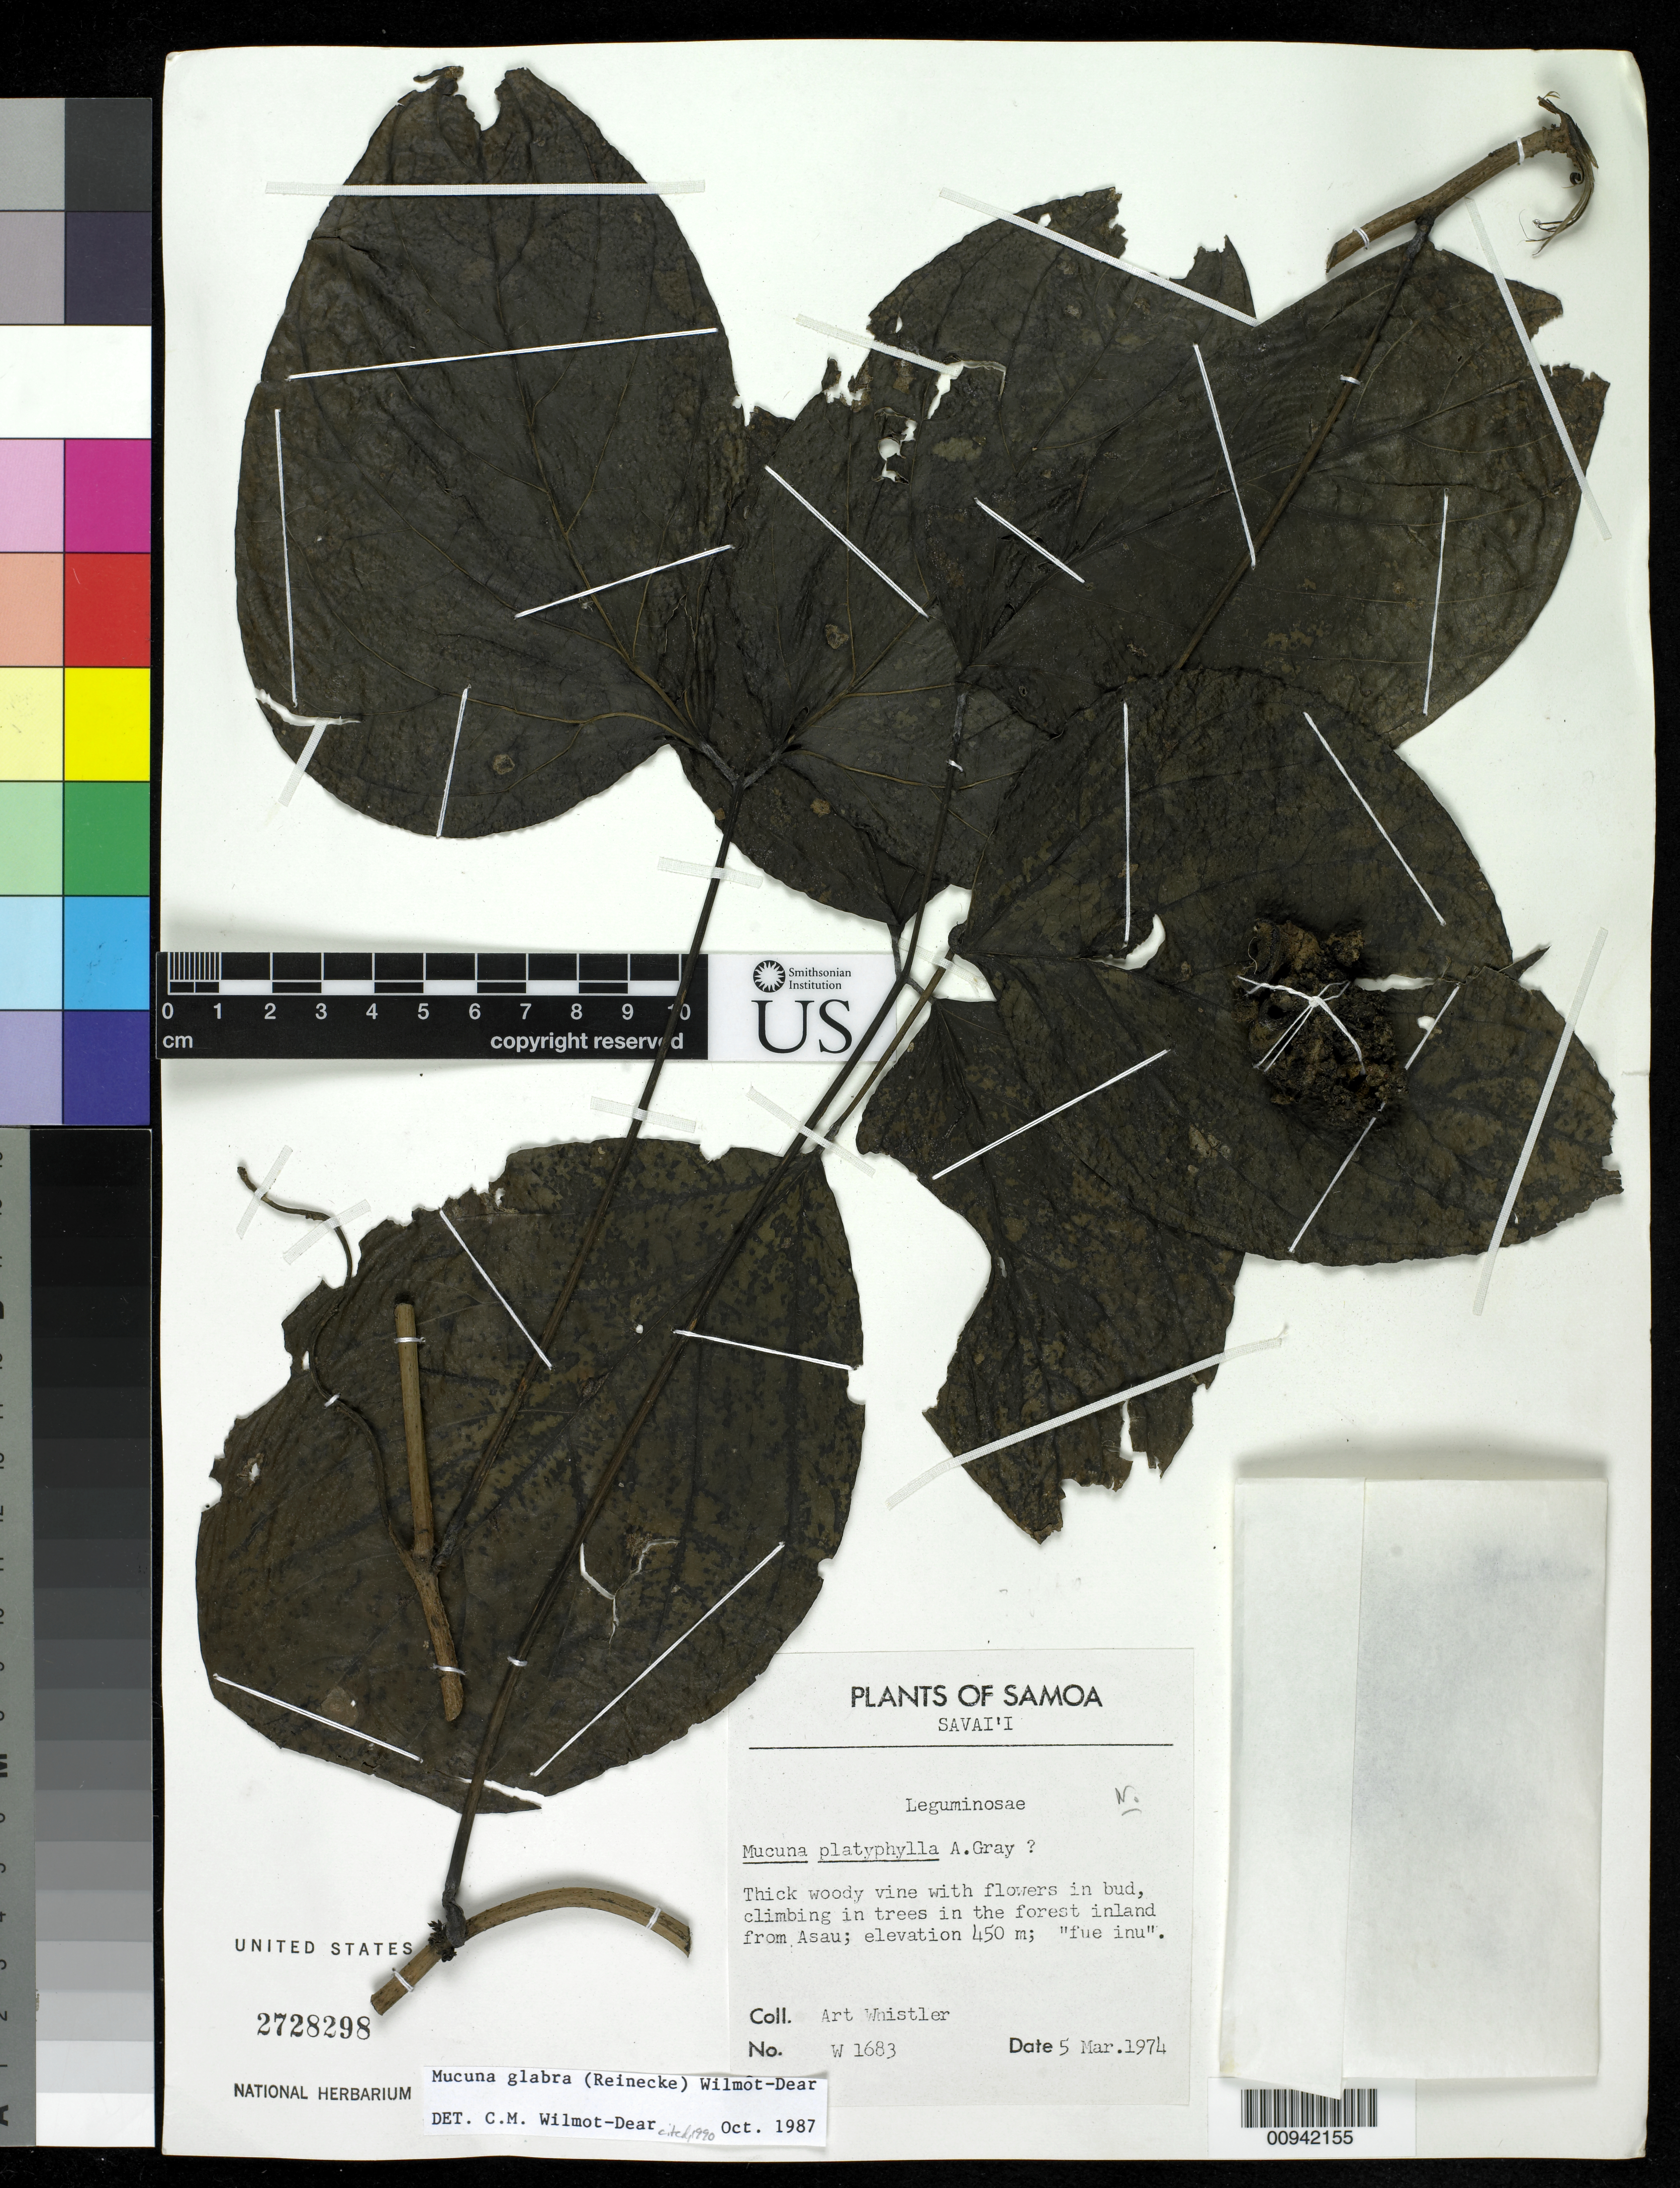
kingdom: Plantae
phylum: Tracheophyta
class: Magnoliopsida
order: Fabales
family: Fabaceae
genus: Mucuna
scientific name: Mucuna glabra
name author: Wilmot-Dear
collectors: A. Whistler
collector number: W 1683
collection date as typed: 05 Mar 1974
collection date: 1974-03-05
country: Samoa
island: Savai'i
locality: inland from Asau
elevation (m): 450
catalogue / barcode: US 2728298